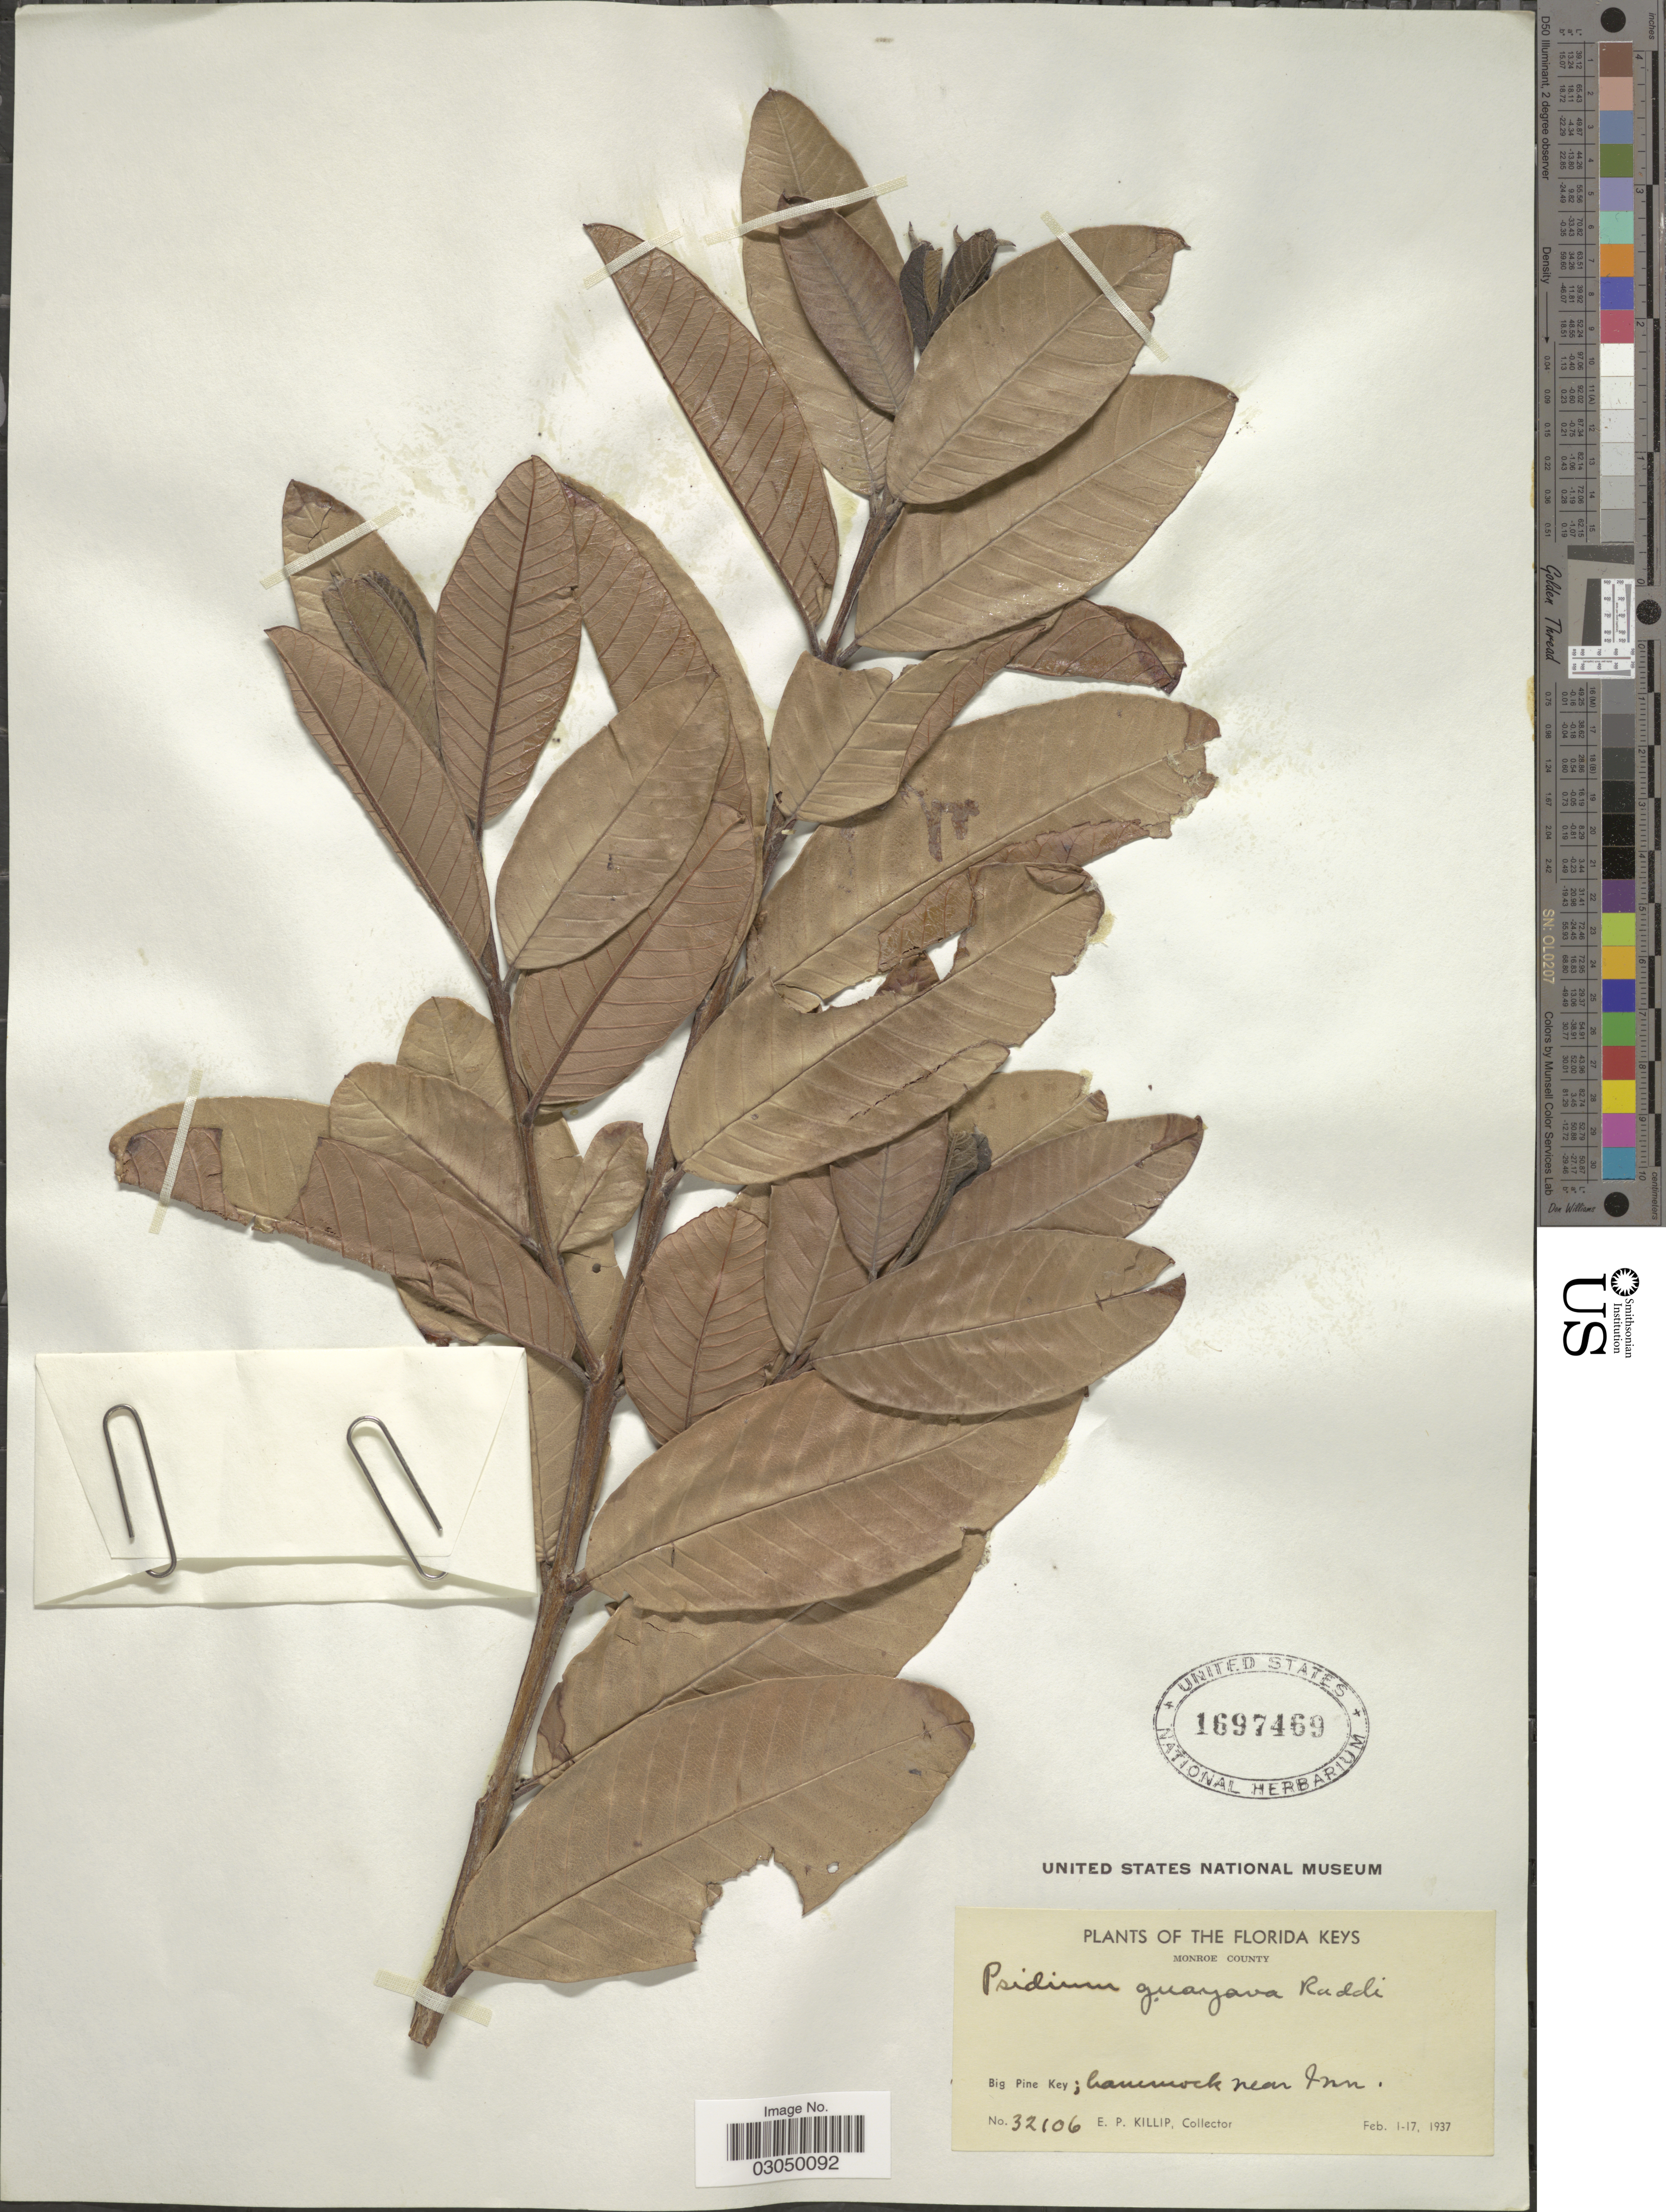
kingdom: Plantae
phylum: Tracheophyta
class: Magnoliopsida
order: Myrtales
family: Myrtaceae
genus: Psidium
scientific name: Psidium guayava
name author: Raddi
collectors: E. P. Killip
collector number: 32106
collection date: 1937-02-01/1937-02-17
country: United States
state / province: Florida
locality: Florida Keys. Monroe County. Big Pine Key; hammock near Inn.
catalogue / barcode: US 1697469